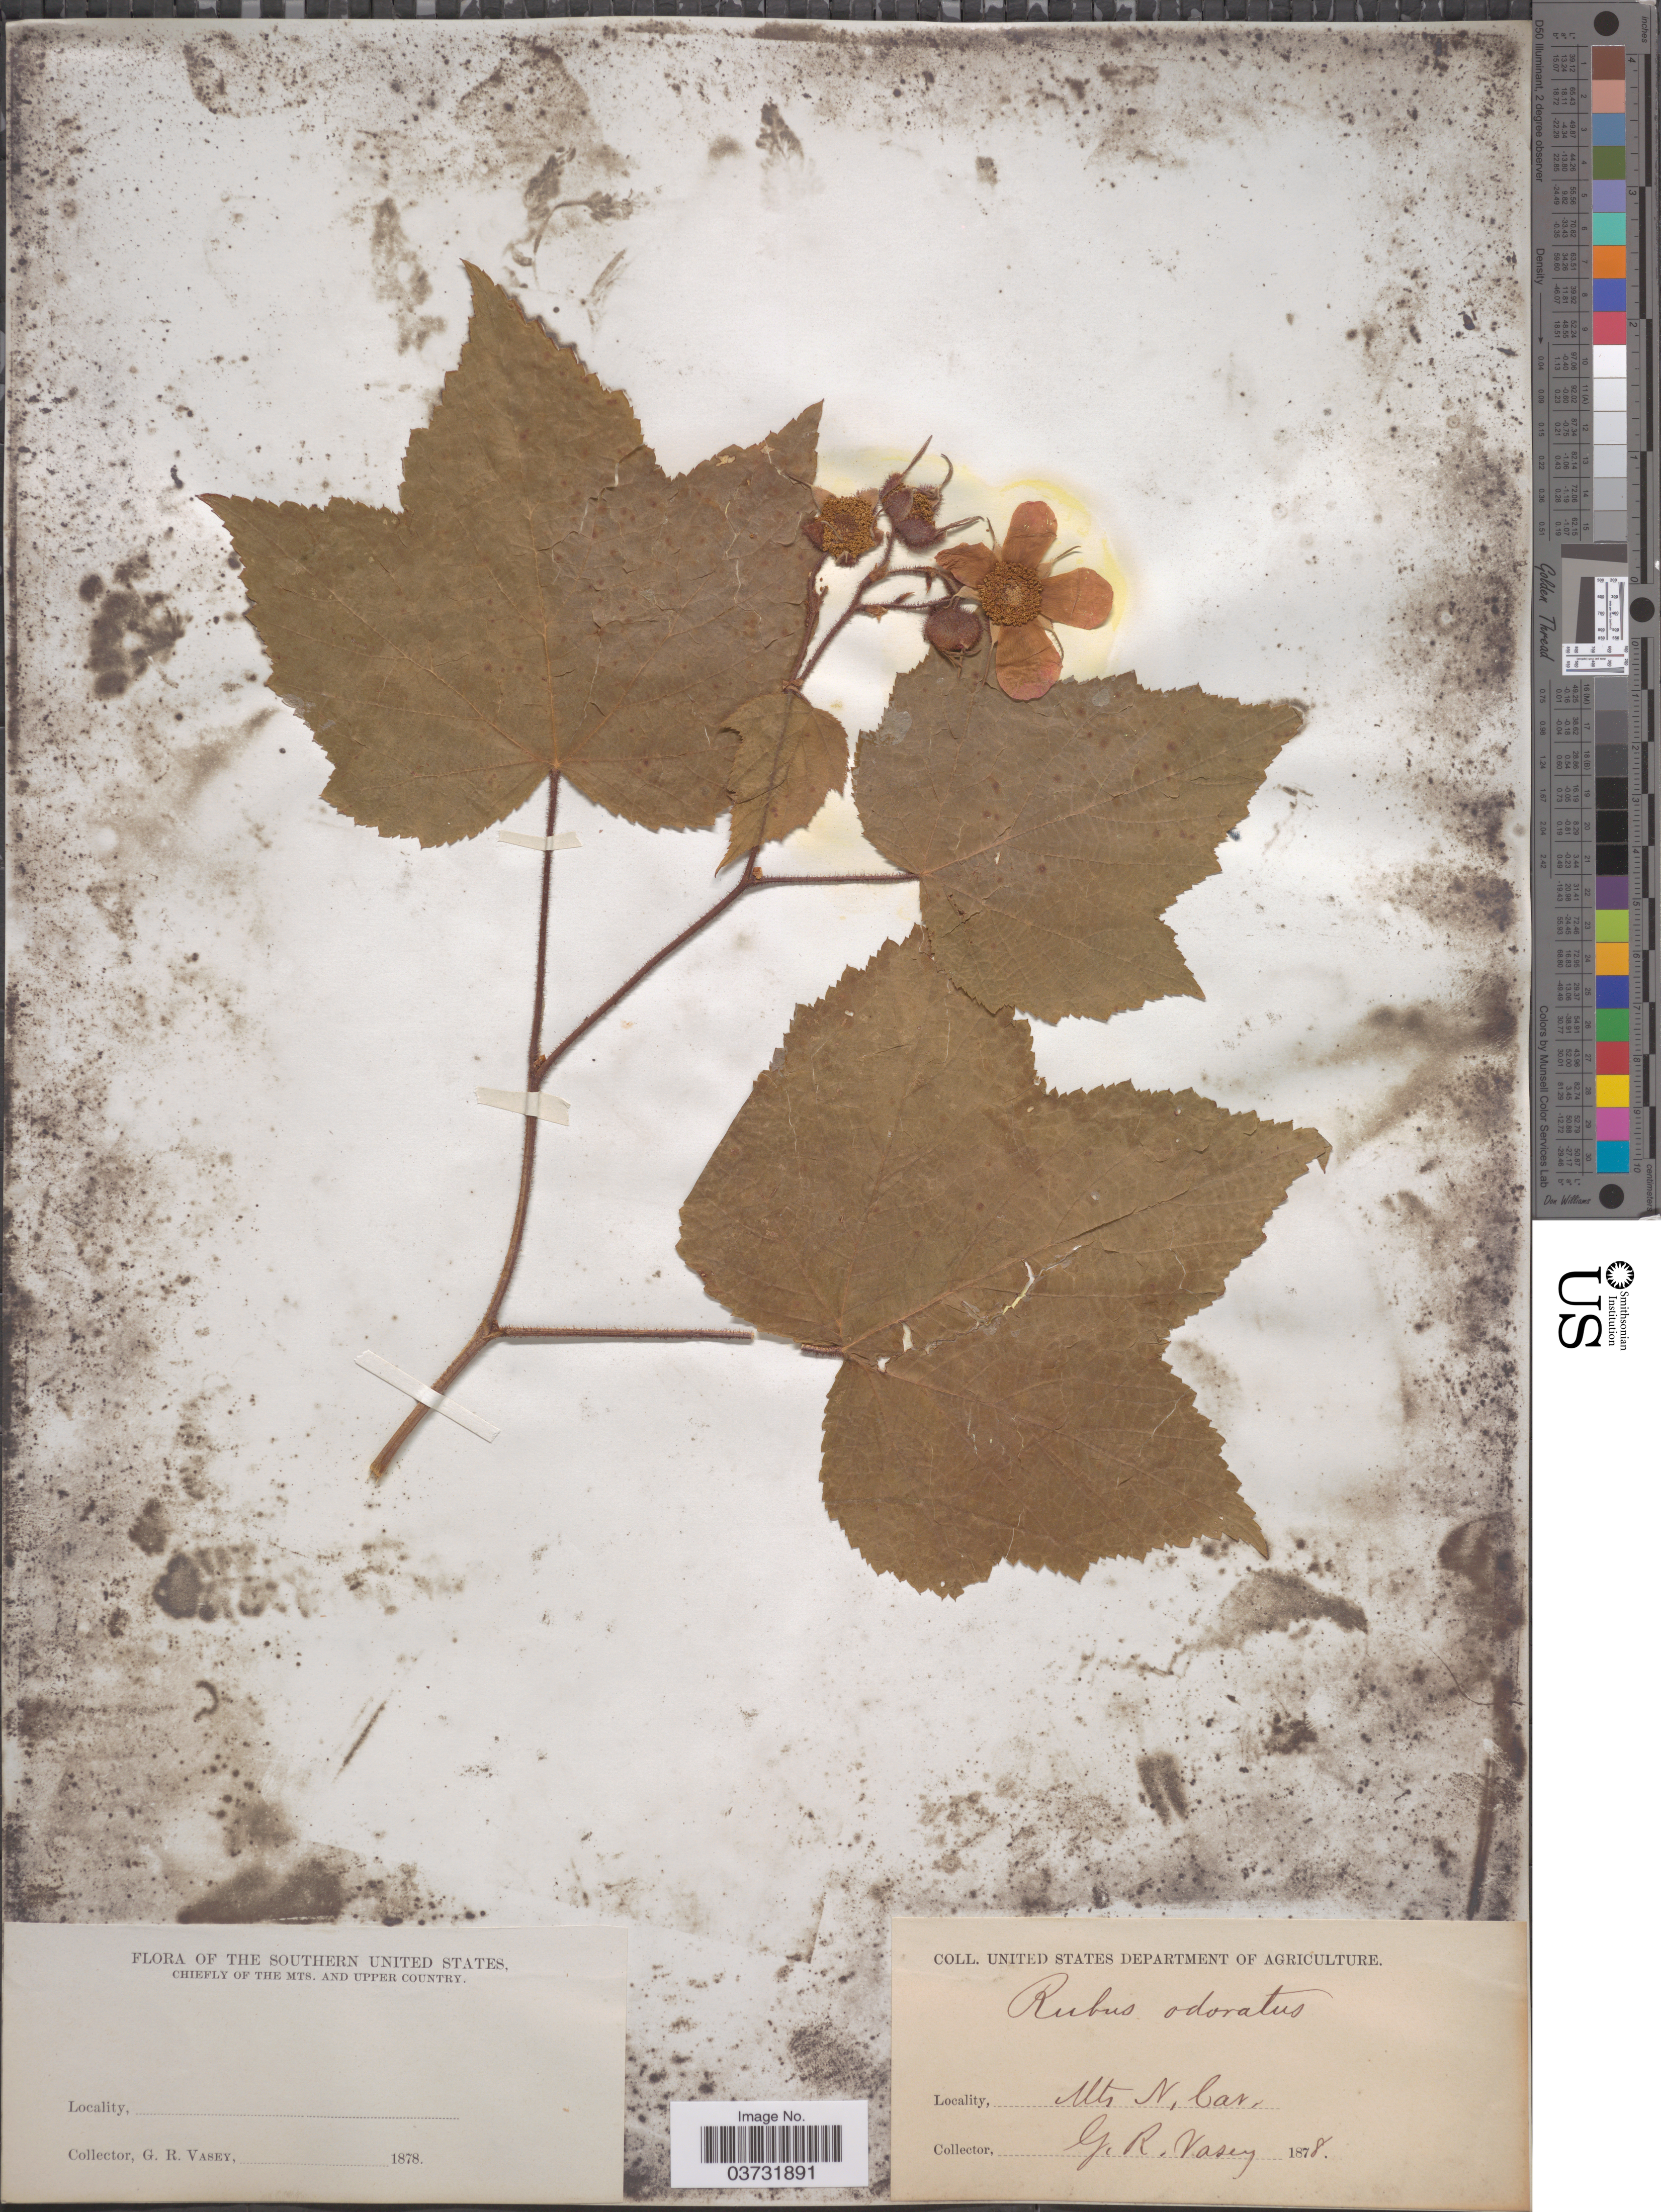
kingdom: Plantae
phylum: Tracheophyta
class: Magnoliopsida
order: Rosales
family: Rosaceae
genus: Rubus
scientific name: Rubus odoratus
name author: L.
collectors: G. R. Vasey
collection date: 1878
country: United States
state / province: North Carolina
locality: Mts N. Car. Southern United States. Chiefly of the Mts. and Upper Country.